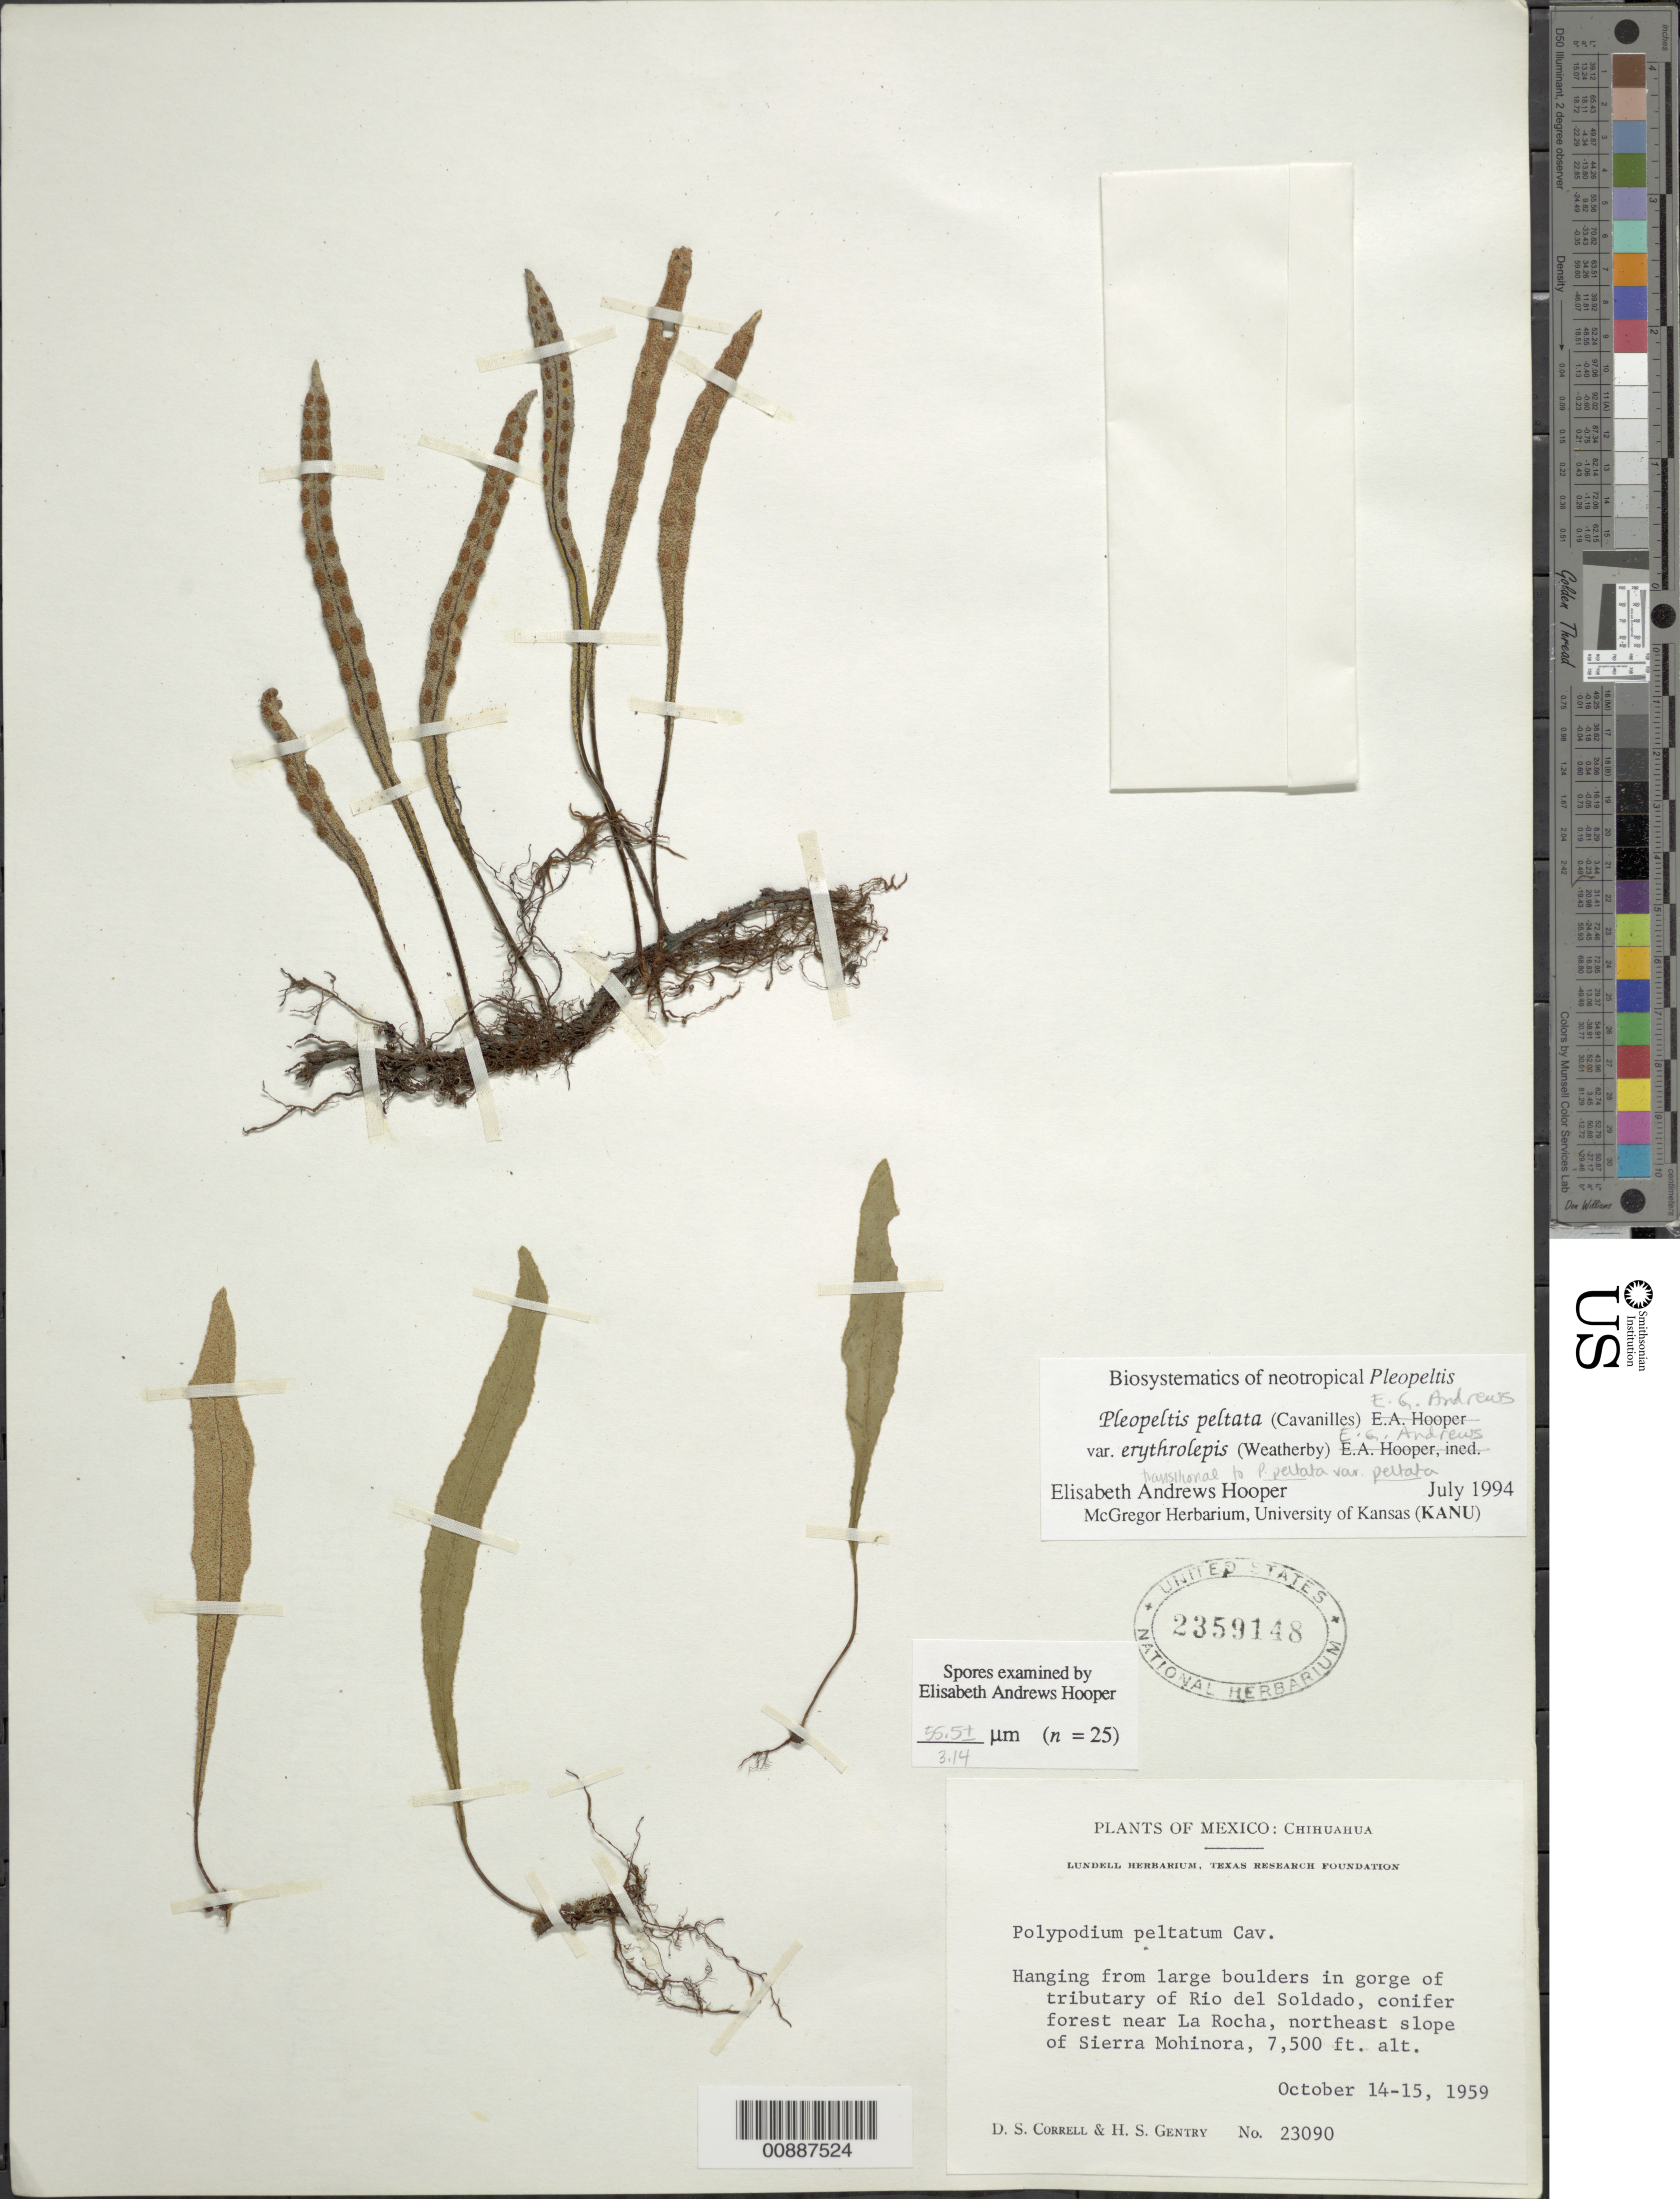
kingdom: Plantae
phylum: Tracheophyta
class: Polypodiopsida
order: Polypodiales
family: Polypodiaceae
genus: Pleopeltis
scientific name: Pleopeltis peltata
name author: Scort.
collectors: D. S. Correll & H. S. Gentry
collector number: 23090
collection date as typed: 14 Oct 1959 to 15 Oct 1959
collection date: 1959-10-14/1959-10-15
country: Mexico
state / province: Chihuahua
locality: In gorge of tributary of Río del Soldado, conifer forest near La Rocha, northeast slope of Sierra Mohinora.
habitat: Hanging from Iarge boulders in gorge of tributary, conifer forest, northeast slope of Sierra.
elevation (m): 2286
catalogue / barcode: US 2359148